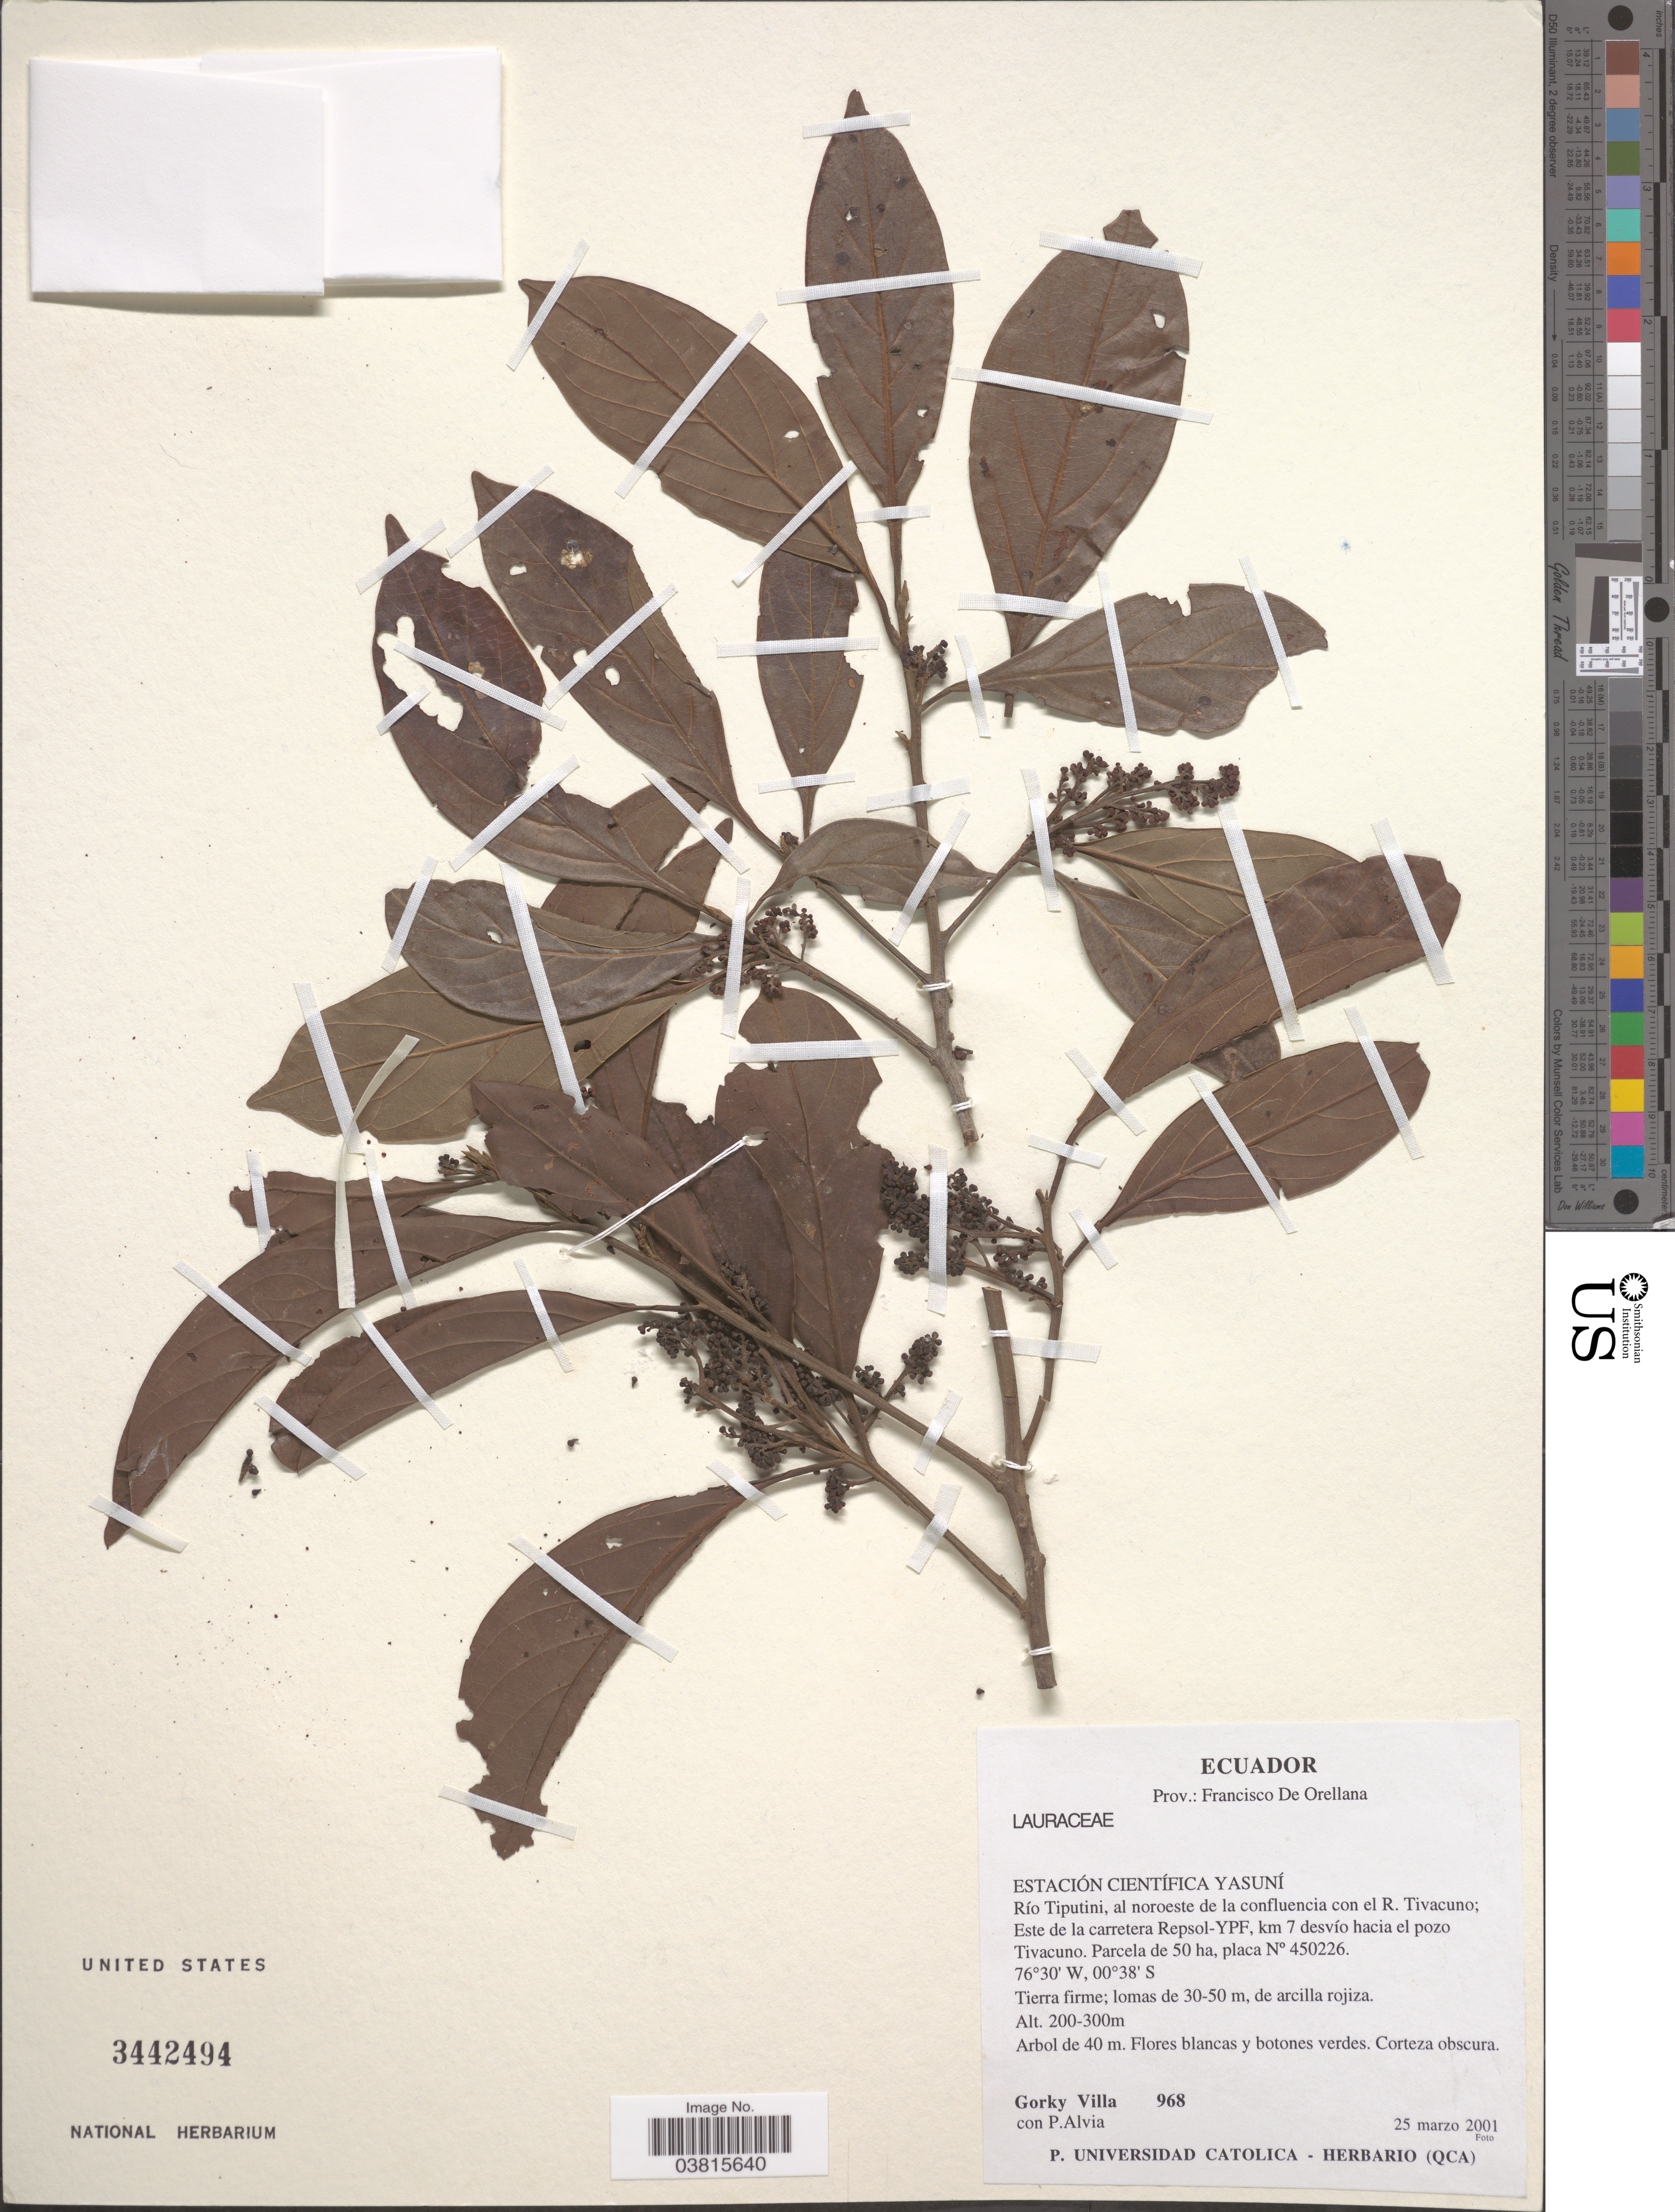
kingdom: Plantae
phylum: Tracheophyta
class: Magnoliopsida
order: Laurales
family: Lauraceae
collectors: G. Villa & P. Alvia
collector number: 968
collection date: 2001-03-25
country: Ecuador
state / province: Orellana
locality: Prov.: Francisco De Orellana. Estación Científica Yasuní. Río Tiputini, al noroeste de la confluencia con el R. Tivacuno; Este de la carretera Repsol-YPF, km 7 desvío hacia el pozo Tivacuno. Parcela de 50 ha, placa No. 450226.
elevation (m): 200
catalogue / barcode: US 3442494